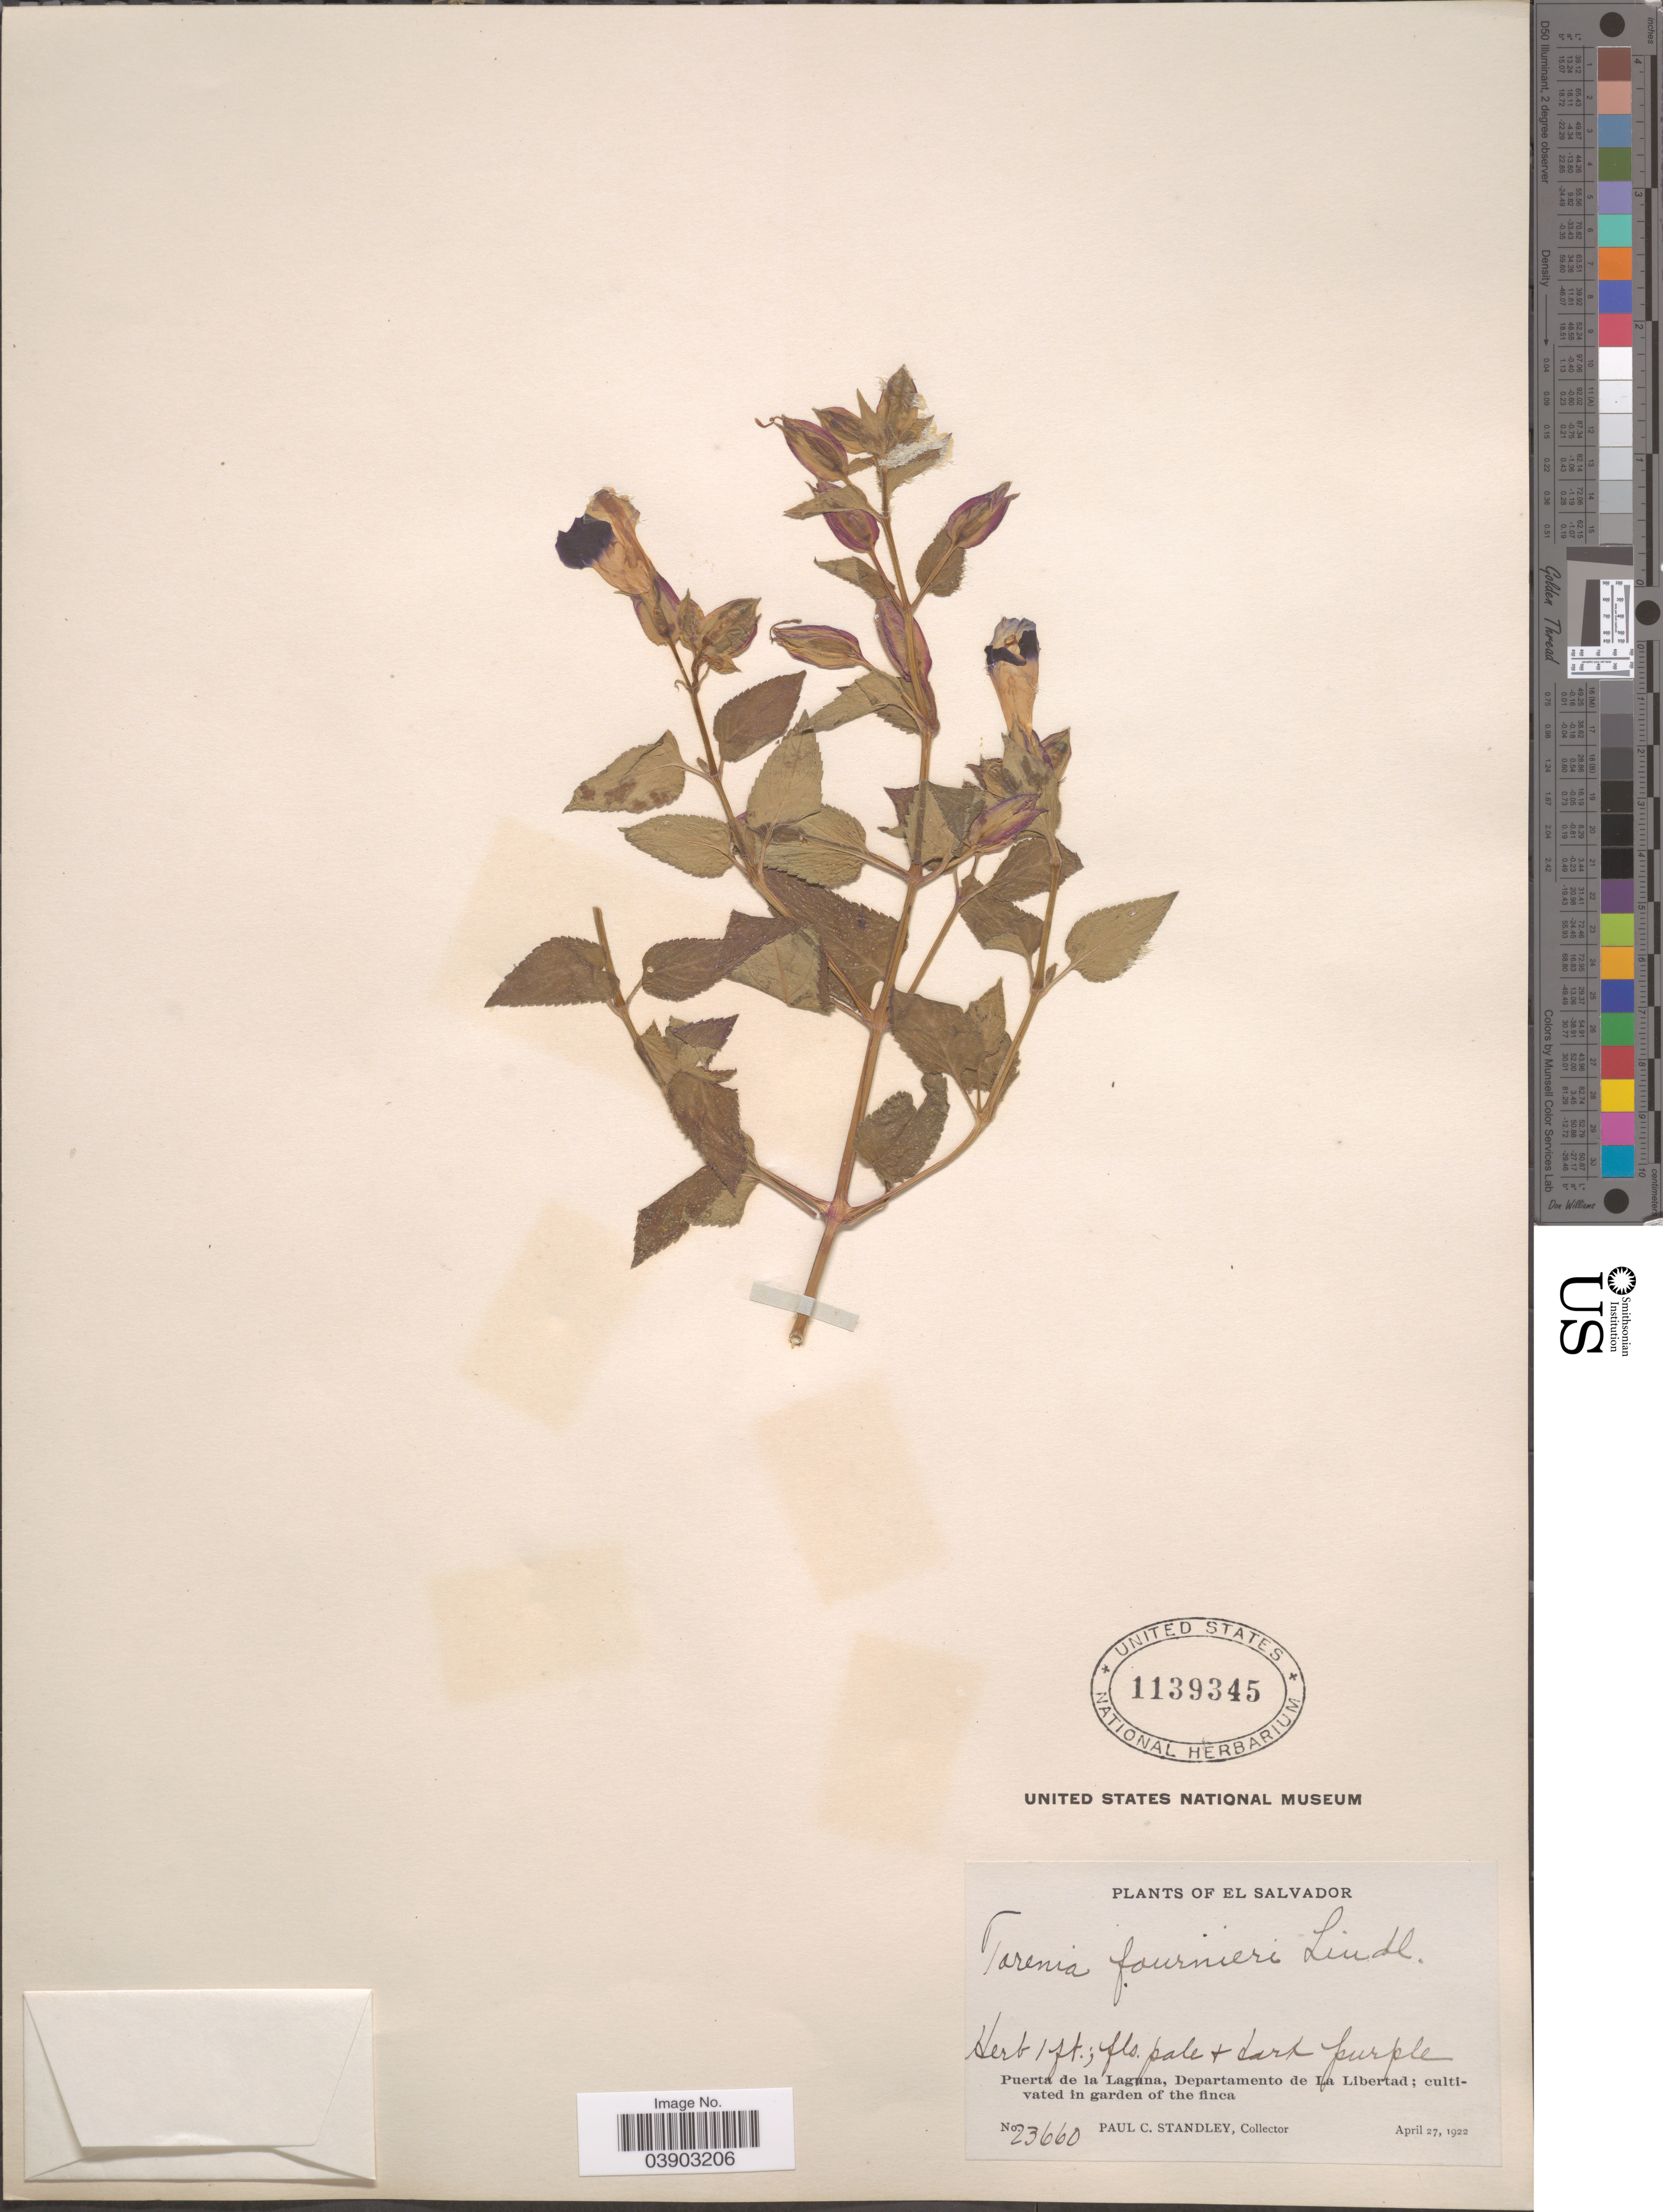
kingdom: Plantae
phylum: Tracheophyta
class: Magnoliopsida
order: Lamiales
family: Linderniaceae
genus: Torenia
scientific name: Torenia fournieri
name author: Linden ex E. Fourn.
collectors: P. C. Standley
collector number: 23660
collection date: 1922-04-27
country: El Salvador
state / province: La Libertad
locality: Puerta de la Laguna, Departamento de La Libertad; culitivated in garden of the finca.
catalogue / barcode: US 1139345